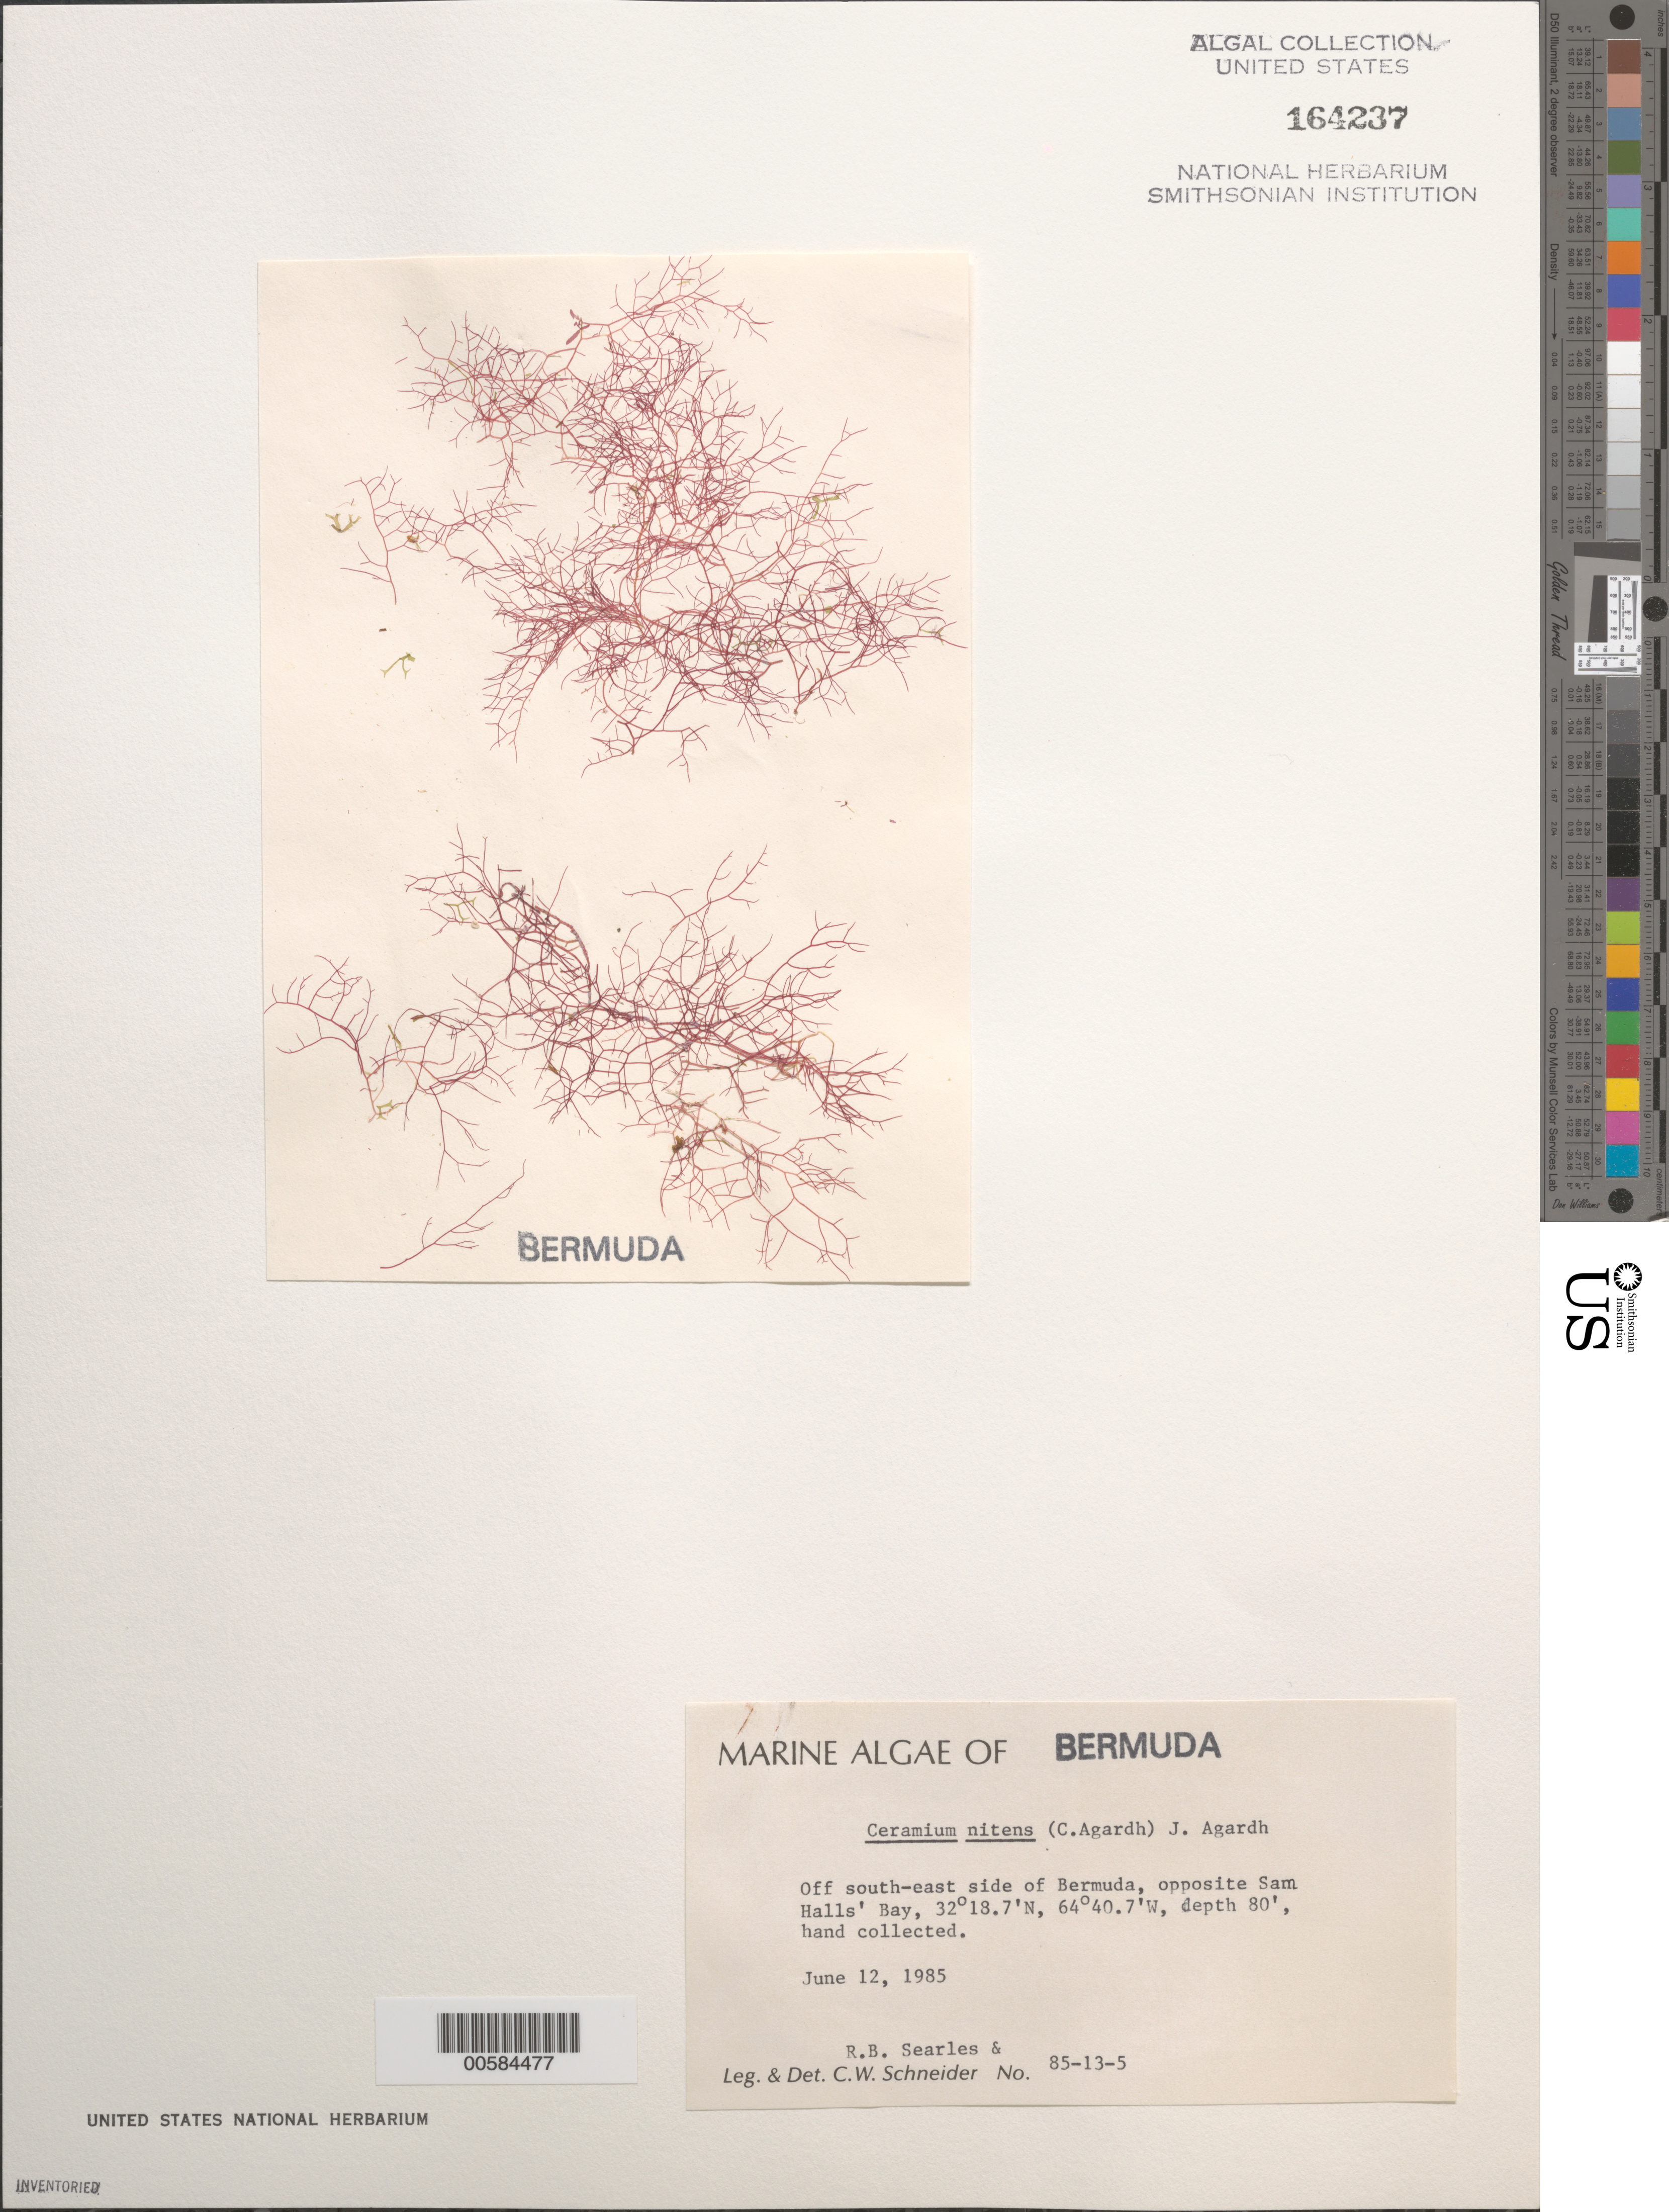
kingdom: Plantae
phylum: Rhodophyta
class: Florideophyceae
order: Ceramiales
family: Ceramiaceae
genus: Ceramium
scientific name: Ceramium nitens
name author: (C. Agardh) J. Agardh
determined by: Schneider, C. W.; Searles, R. B.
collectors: C. W. Schneider & R. Searles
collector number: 85-13-5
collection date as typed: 12 Jun 1985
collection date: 1985-06-12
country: Bermuda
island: Bermuda Island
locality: Sam Halls' Bay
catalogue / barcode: US 164237